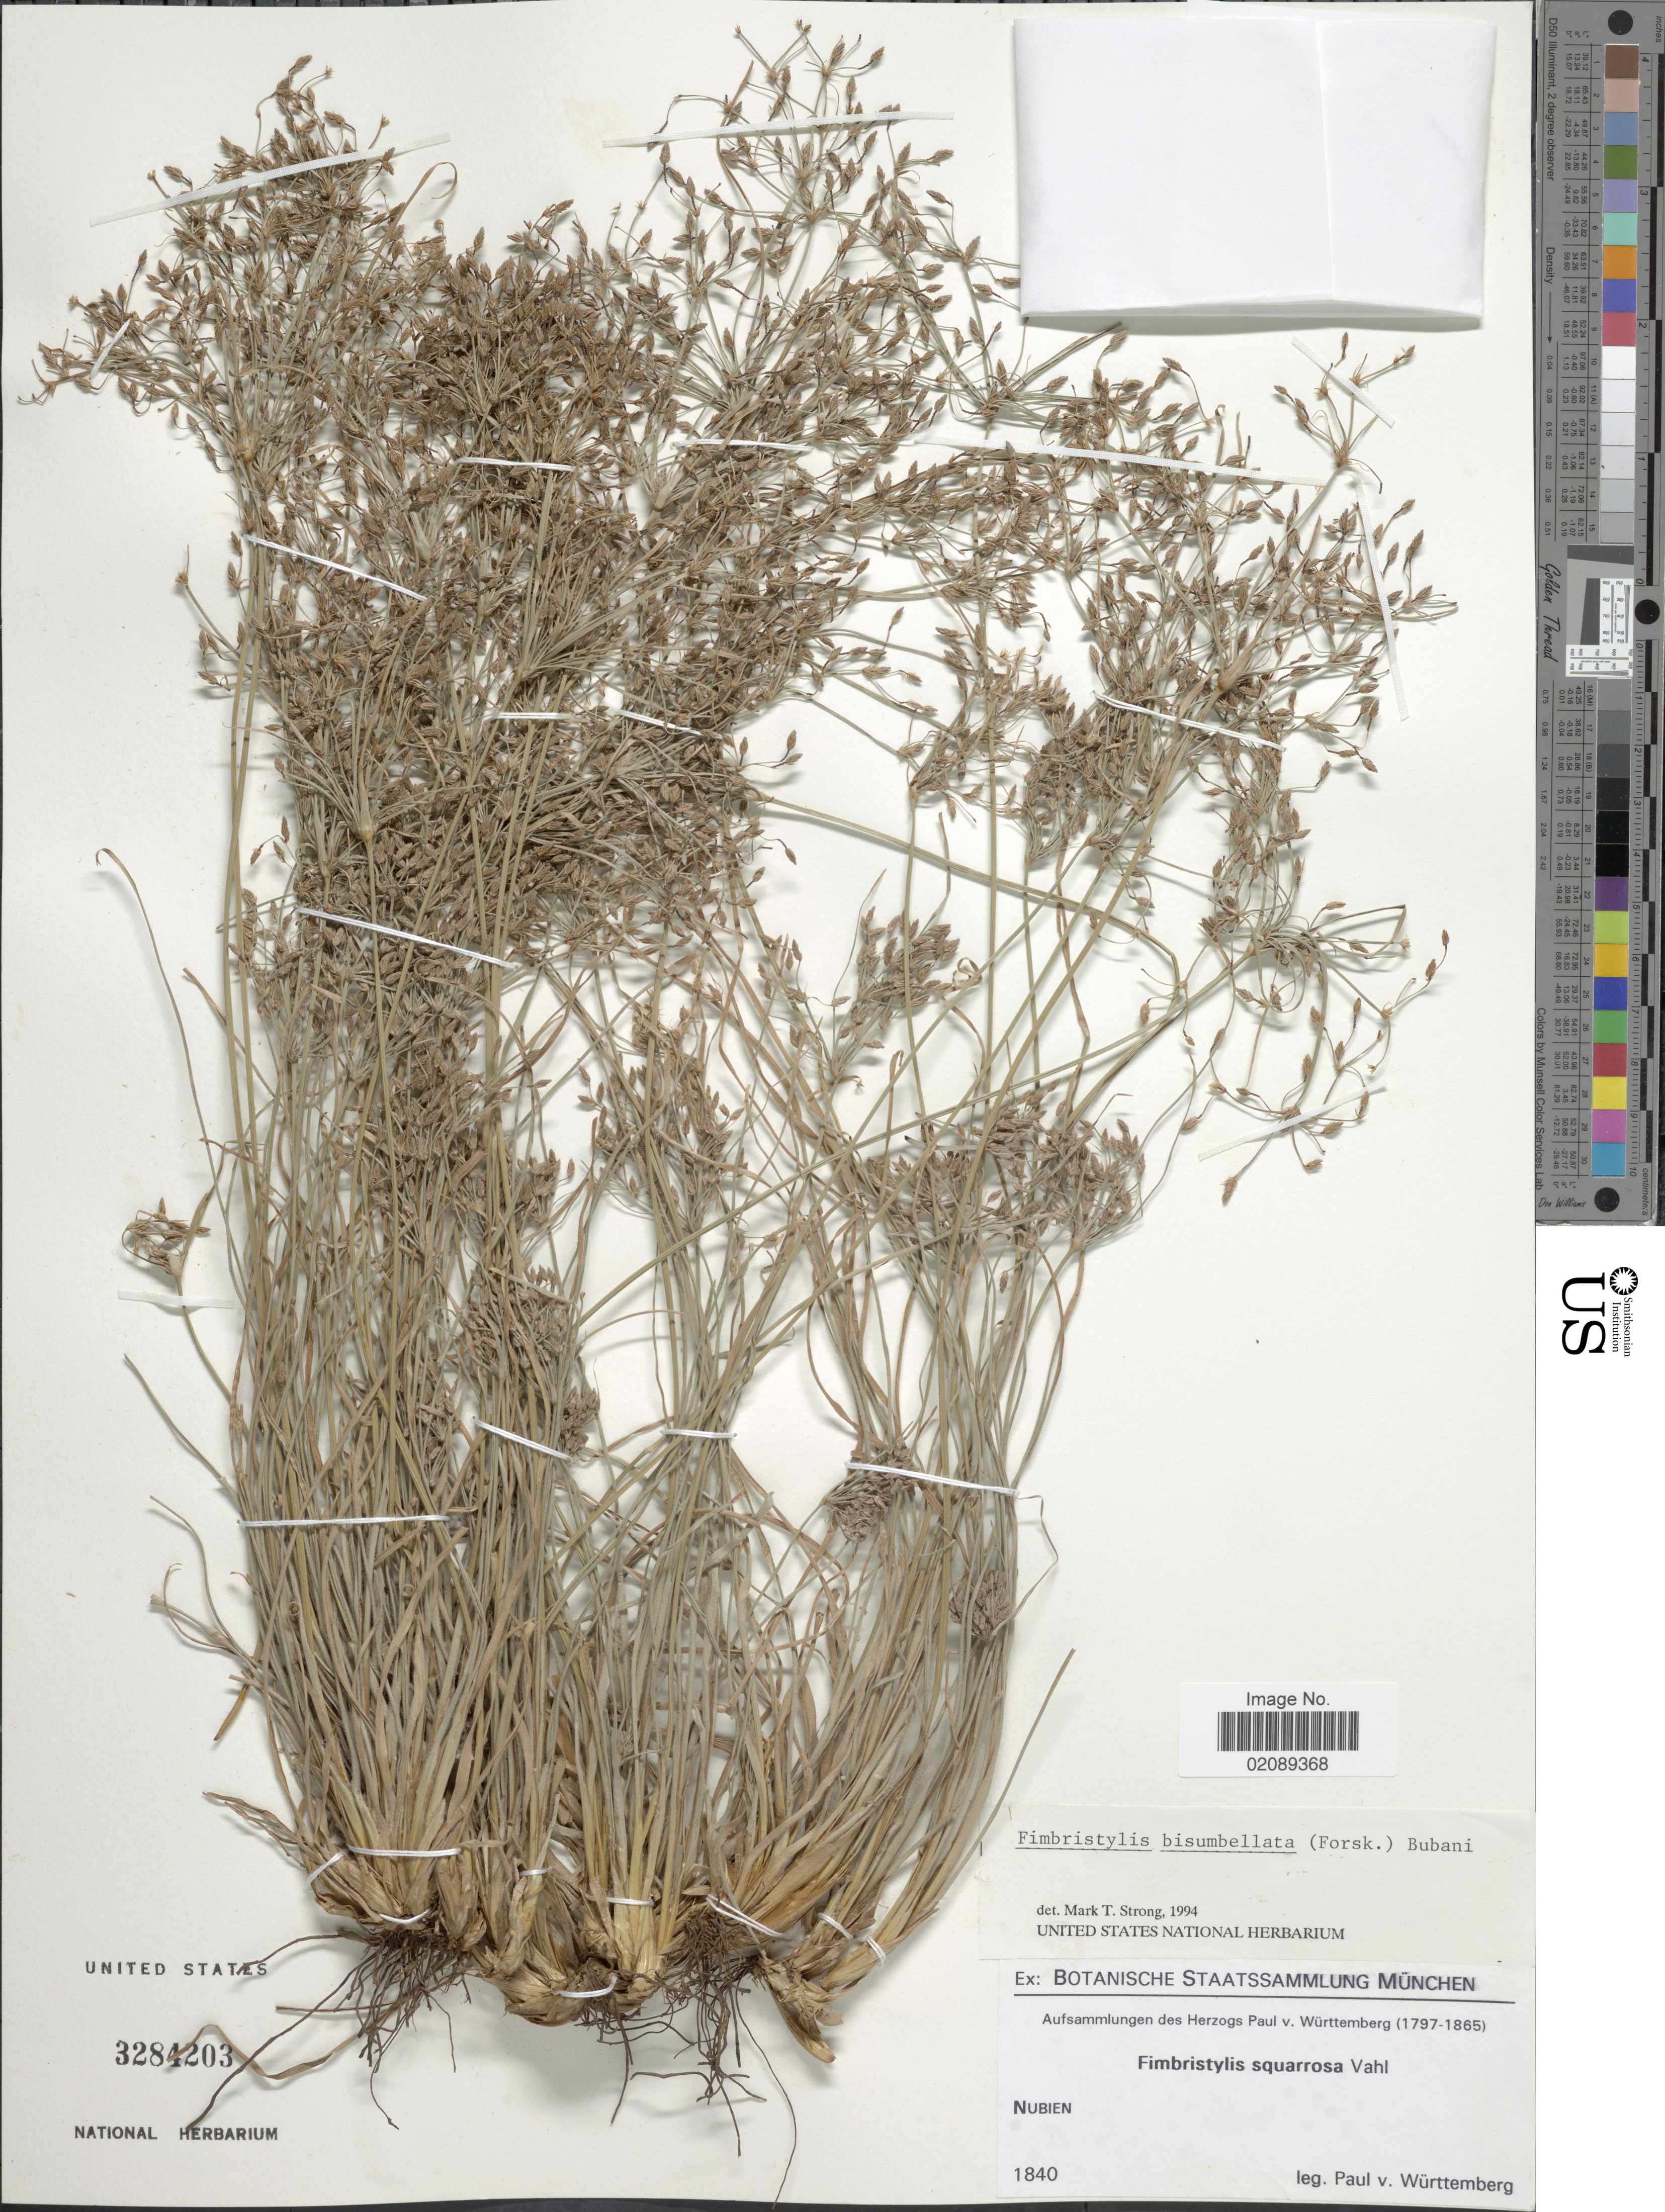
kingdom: Plantae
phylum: Tracheophyta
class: Liliopsida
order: Poales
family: Cyperaceae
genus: Fimbristylis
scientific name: Fimbristylis bisumbellata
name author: (Forssk.) Bubani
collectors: P. Württemberg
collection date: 1840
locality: Nubien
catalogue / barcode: US 3284203